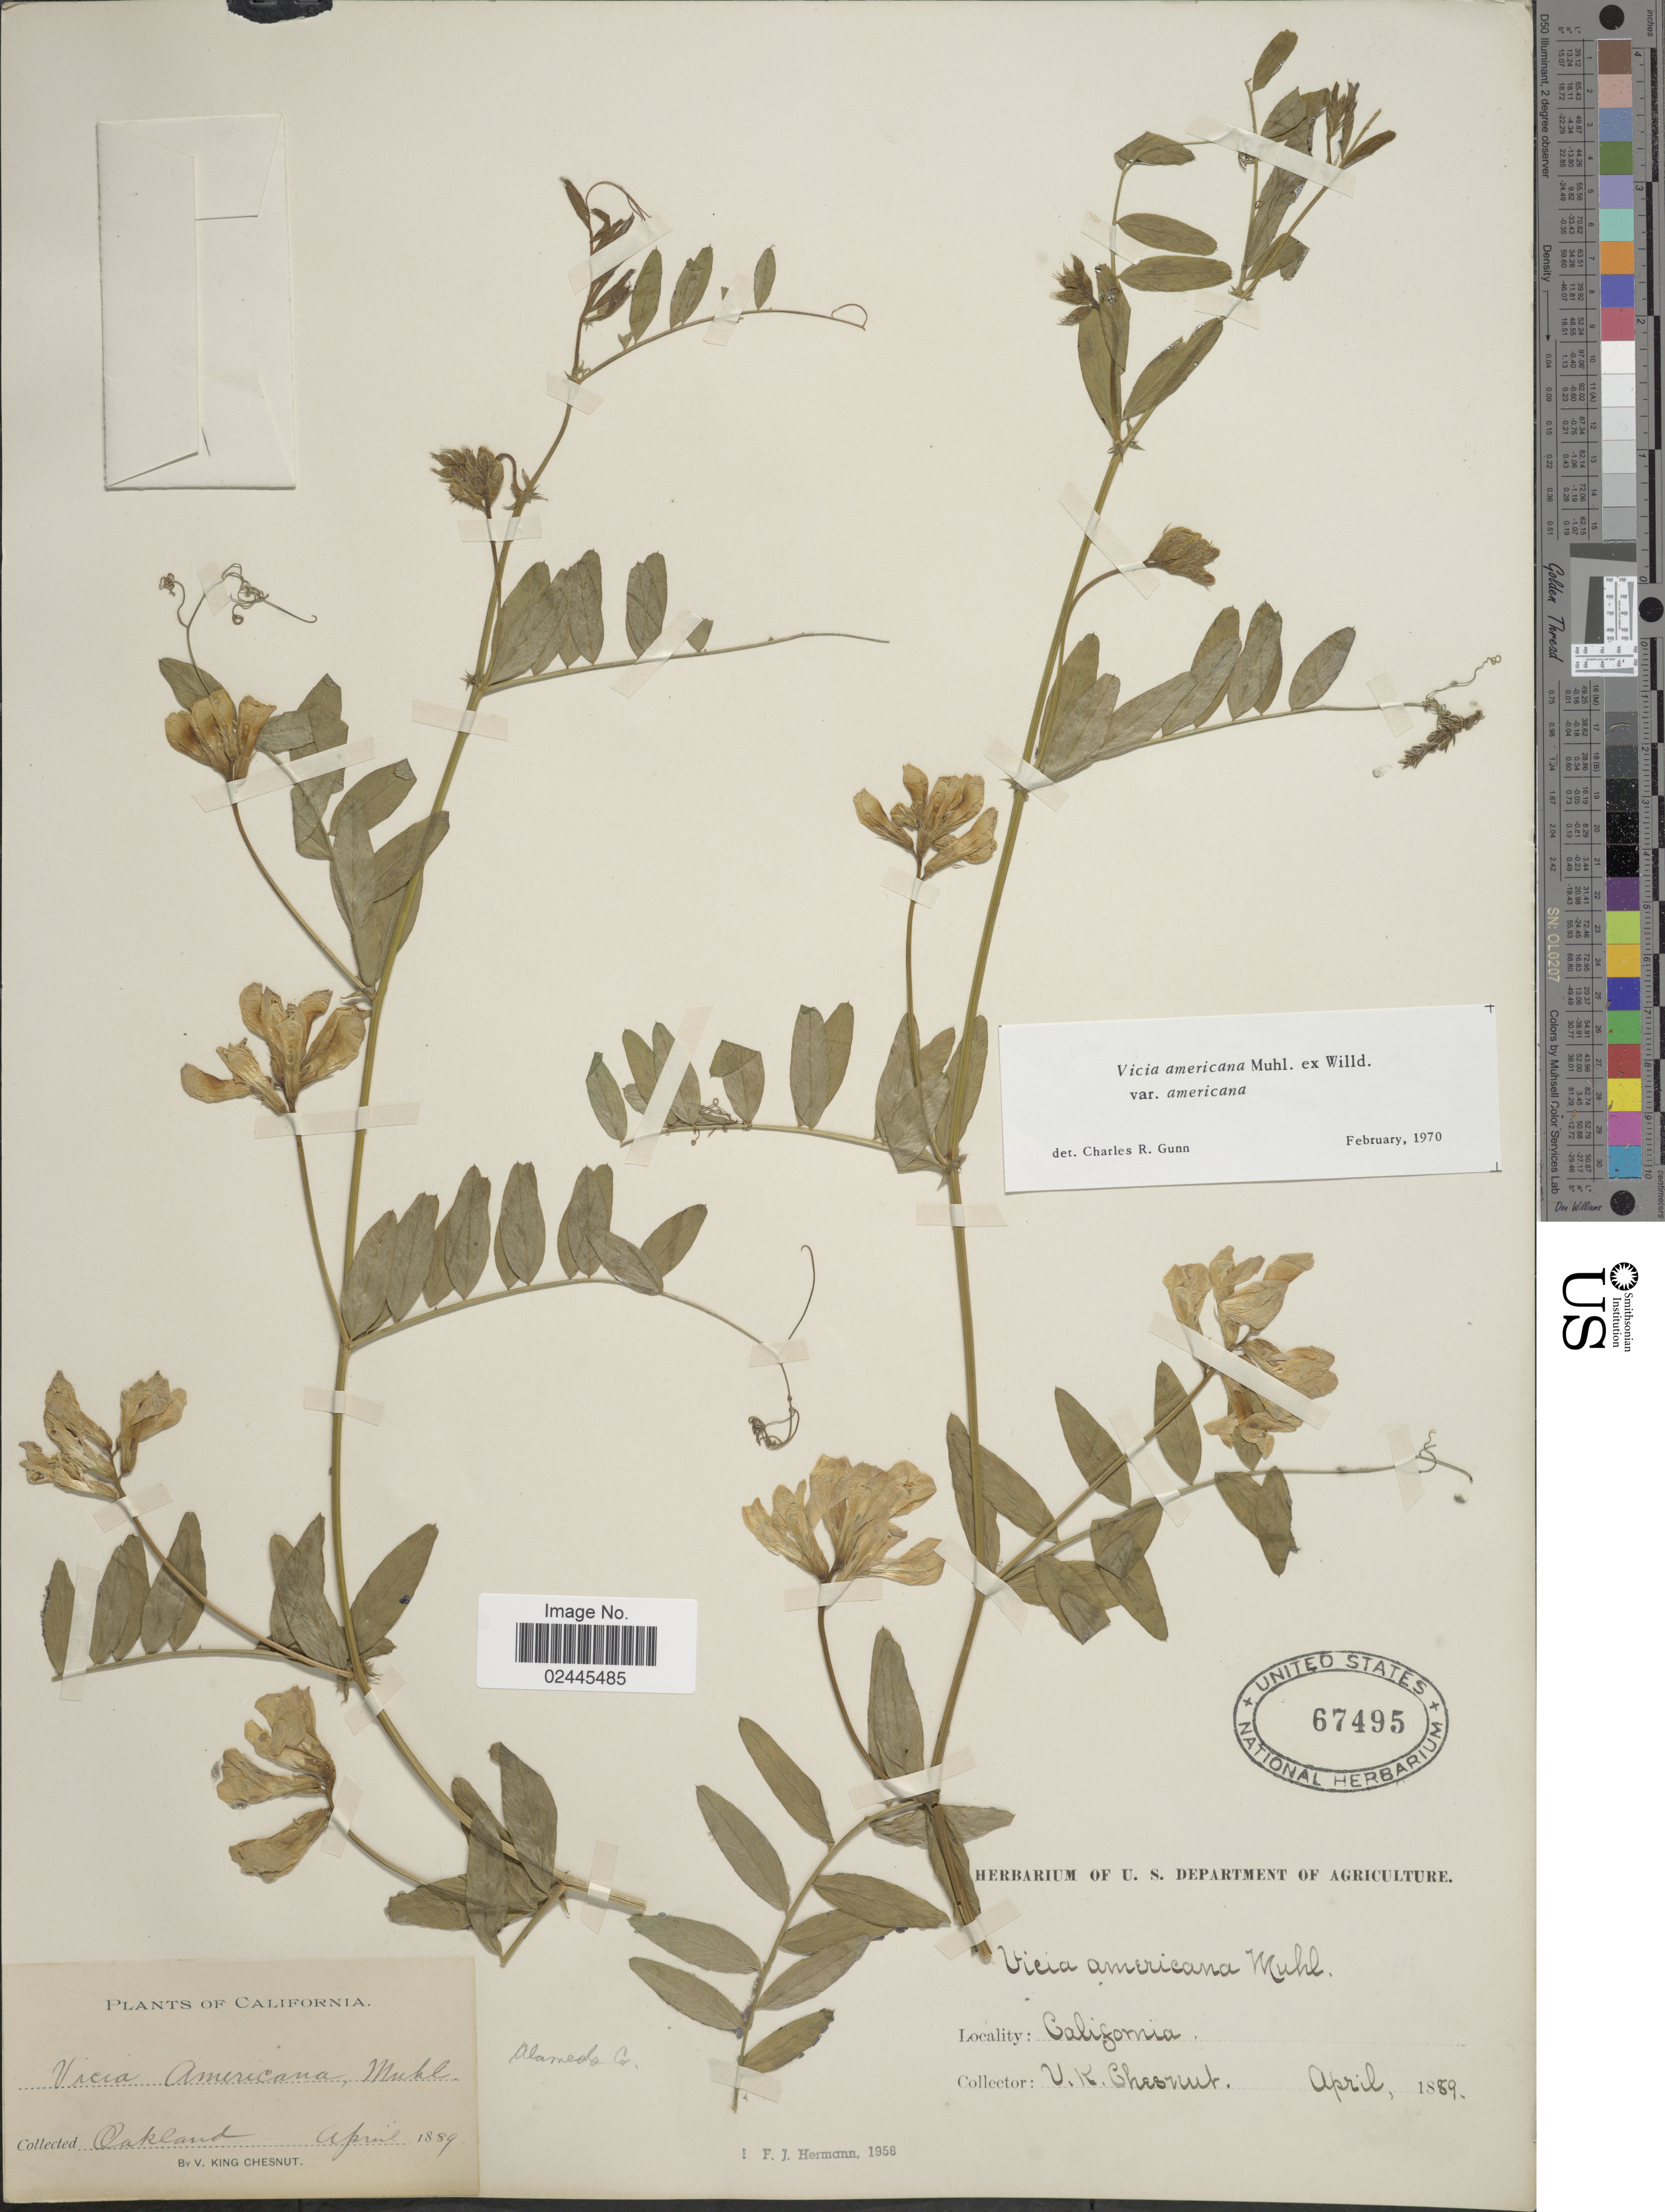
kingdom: Plantae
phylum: Tracheophyta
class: Magnoliopsida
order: Fabales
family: Fabaceae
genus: Vicia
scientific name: Vicia americana var. americana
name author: Muhl. ex Willd.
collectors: V. Chesnut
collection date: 1889-04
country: United States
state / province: California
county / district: Alameda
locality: Oakland. Alamedo Co.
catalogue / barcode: US 67495